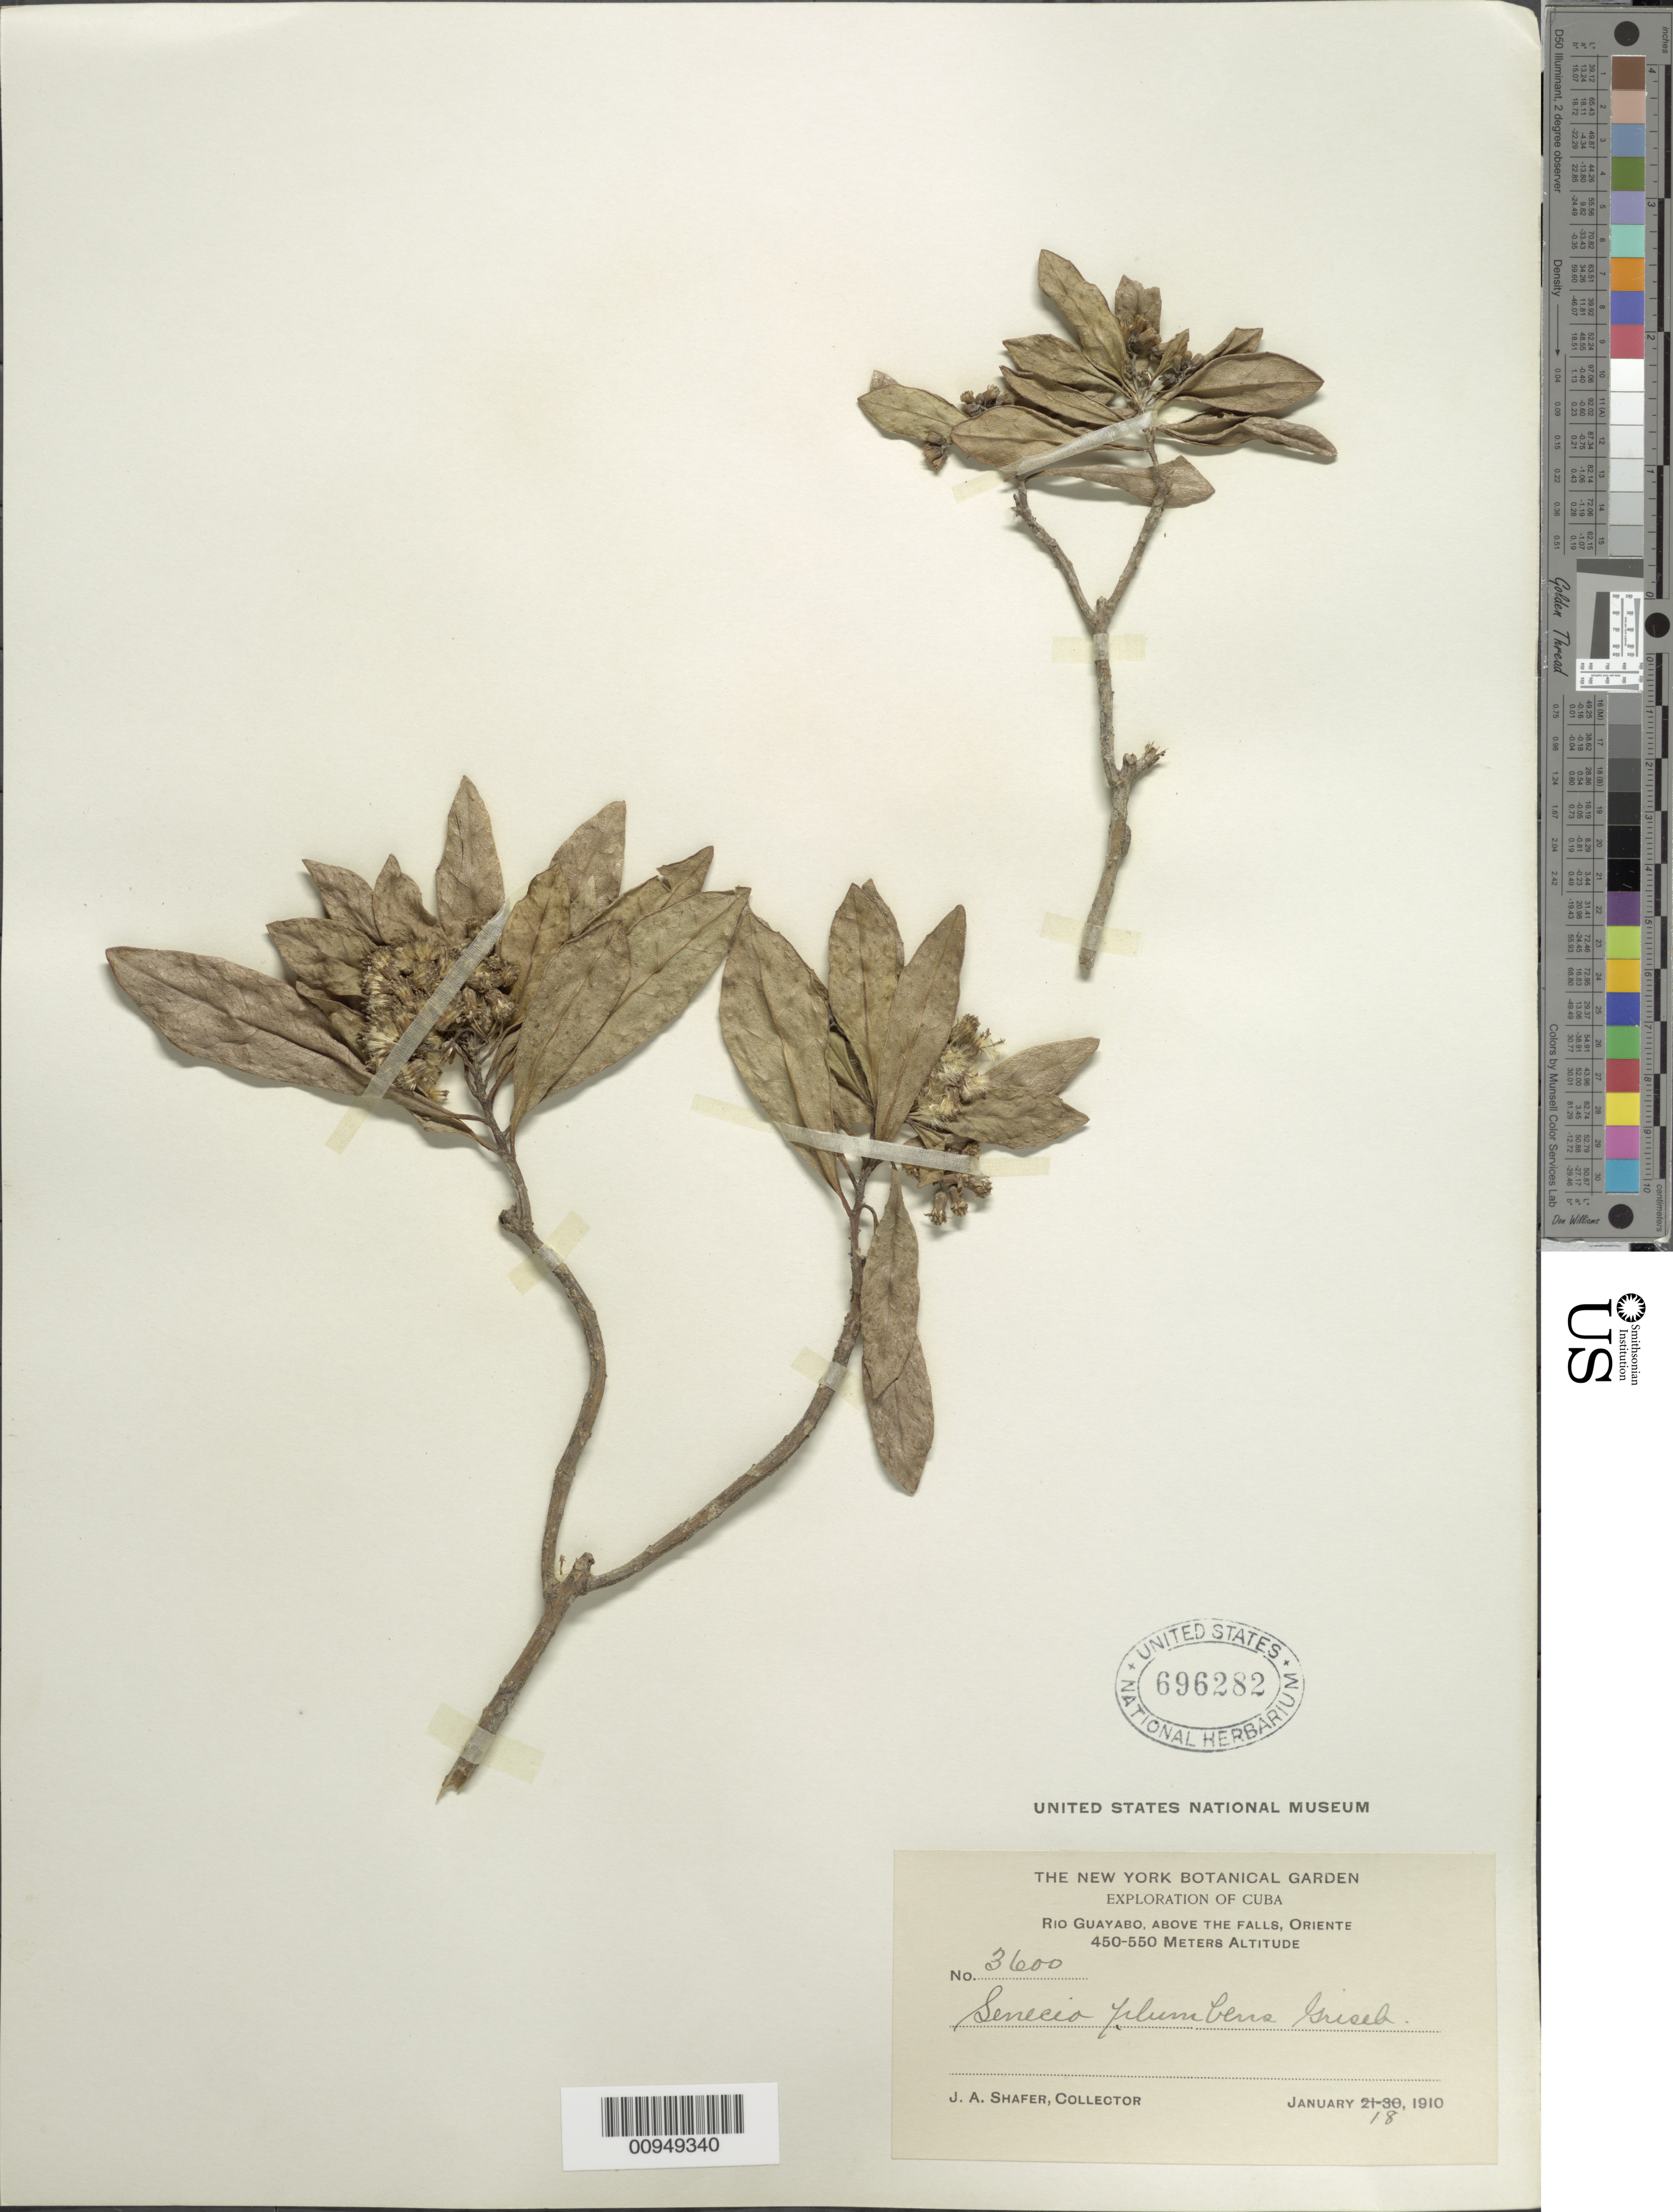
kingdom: Plantae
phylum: Tracheophyta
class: Magnoliopsida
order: Asterales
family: Asteraceae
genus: Senecio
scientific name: Senecio plumbeus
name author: Griseb.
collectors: J. A. Shafer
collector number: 3600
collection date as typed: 18 Jan 1910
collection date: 1910-01-18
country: Cuba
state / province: Oriente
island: Cuba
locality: Rio Guayabo, above The Falls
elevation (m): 450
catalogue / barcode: US 696282